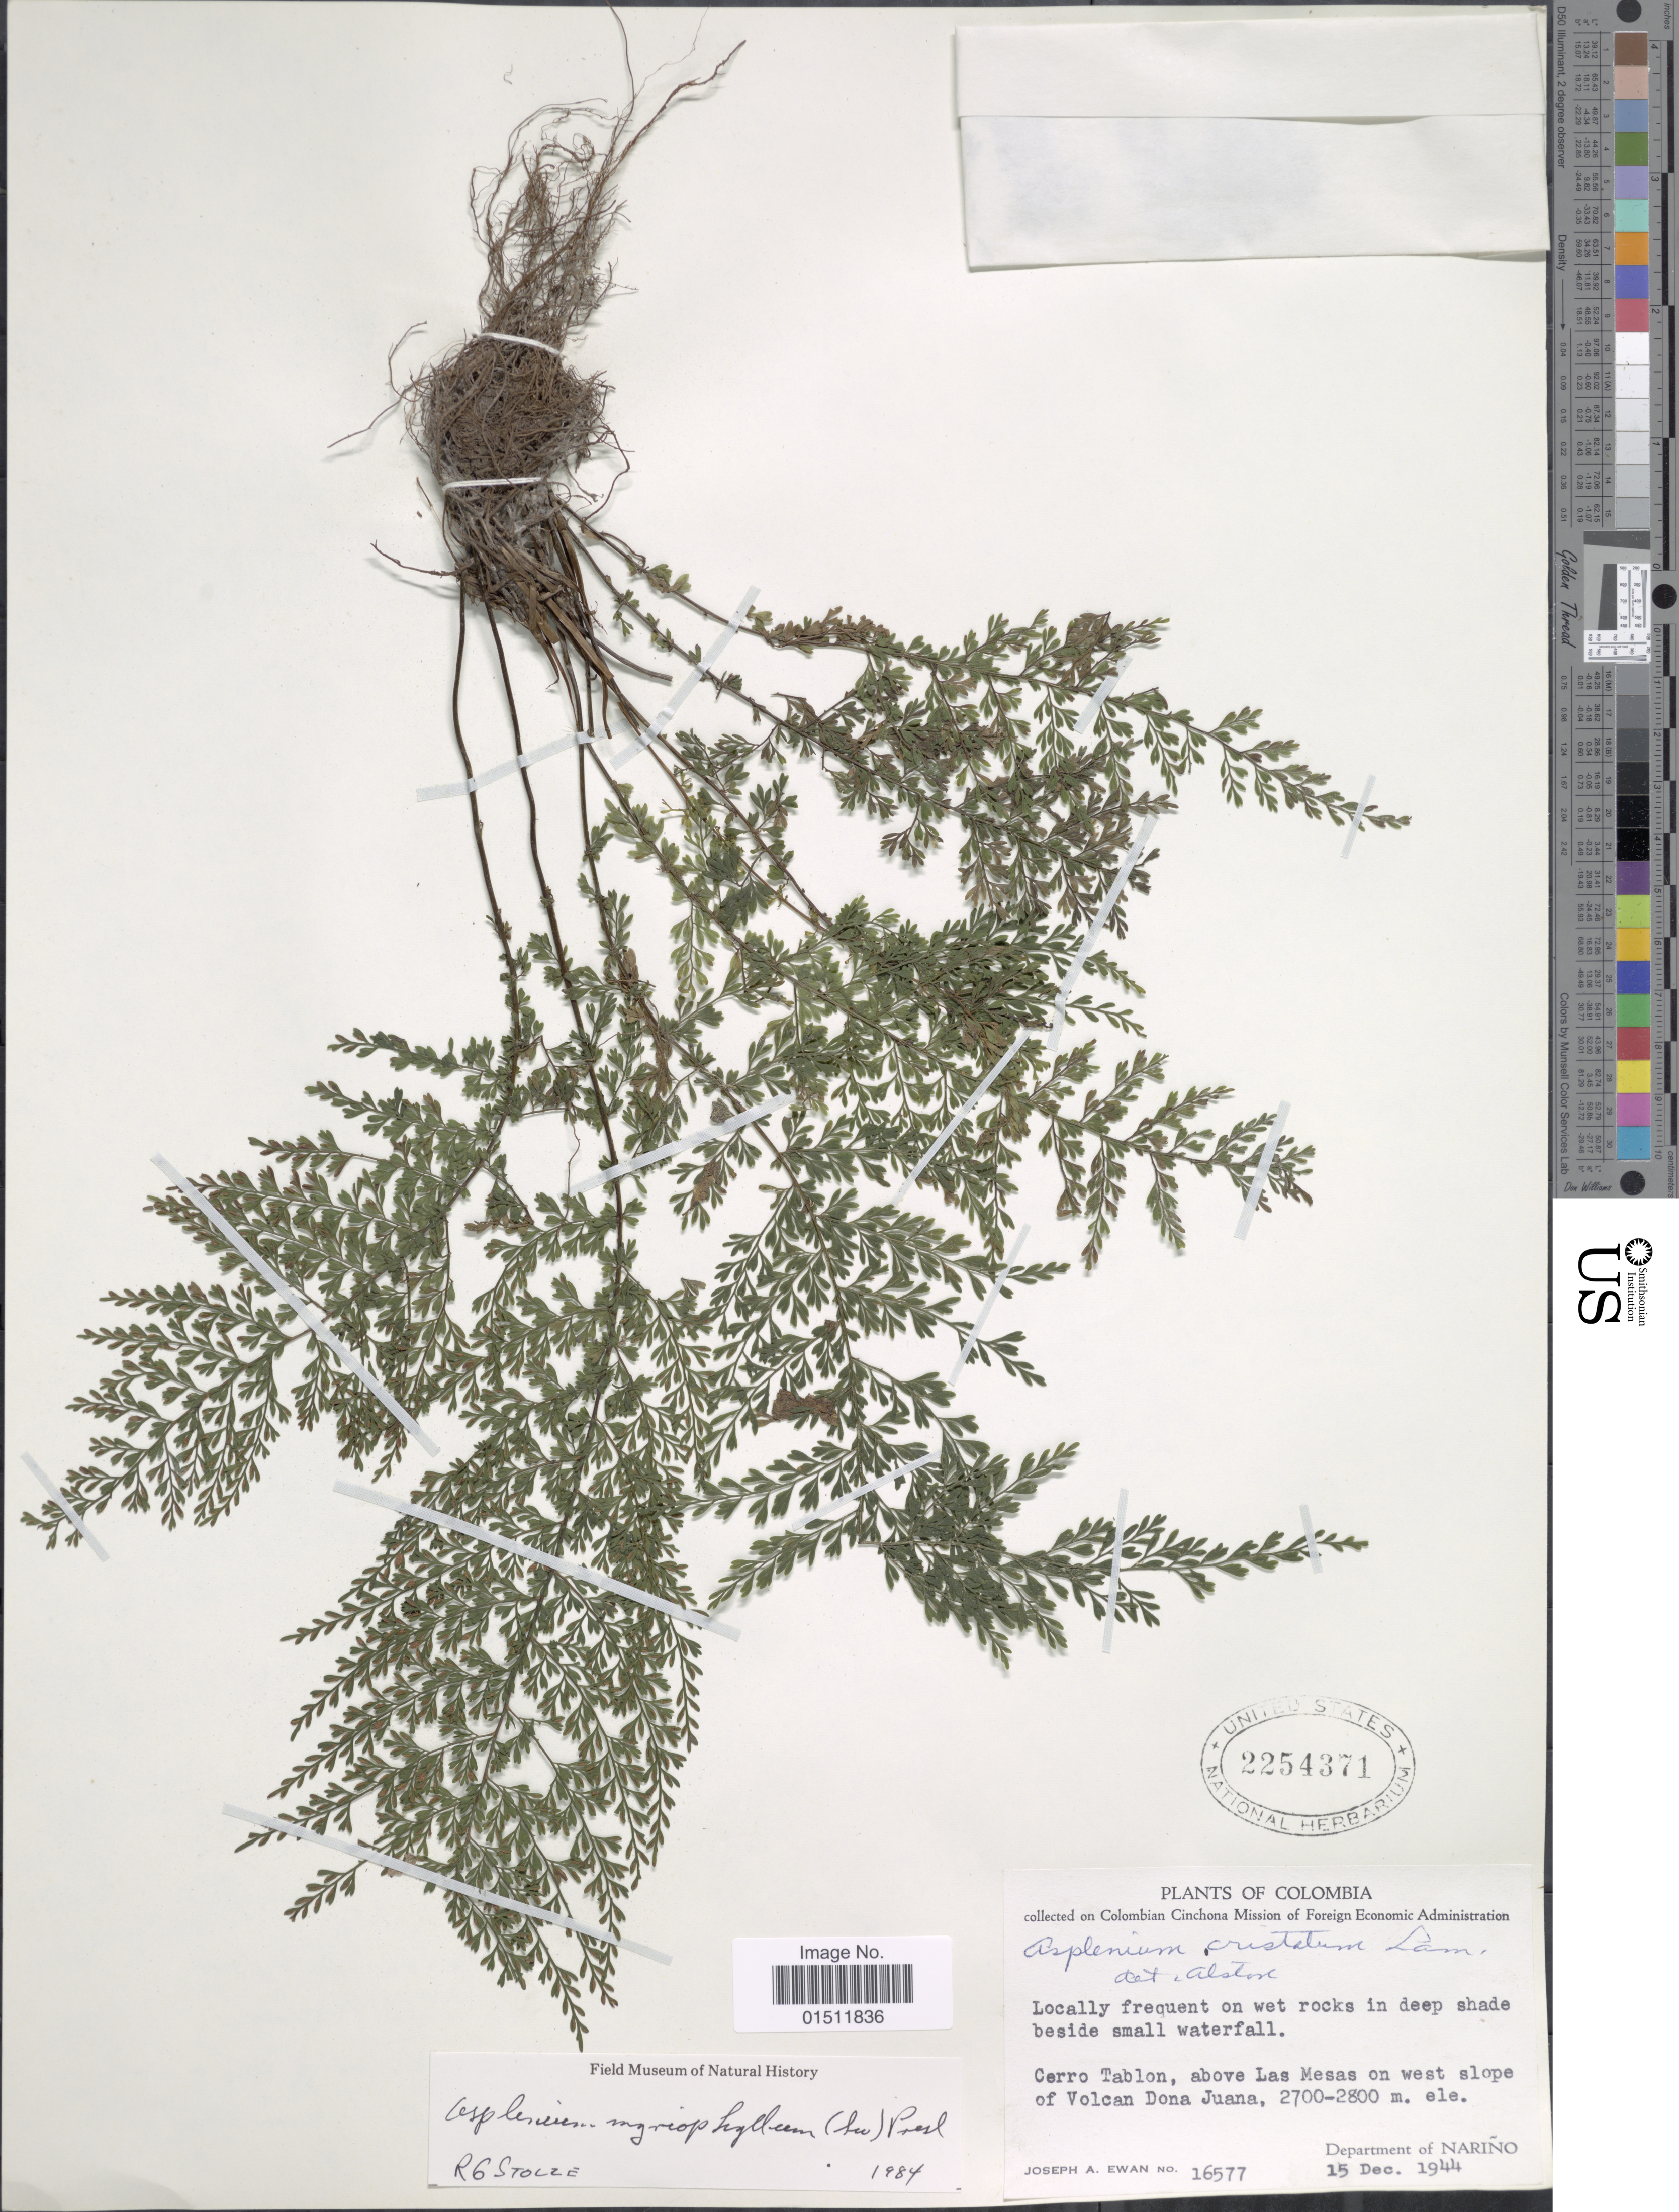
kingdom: Plantae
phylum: Tracheophyta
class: Polypodiopsida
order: Polypodiales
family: Aspleniaceae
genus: Asplenium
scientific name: Asplenium myriophyllum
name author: (Sw.) C. Presl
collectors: J. A. Ewan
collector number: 16577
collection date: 1944-12-15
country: Colombia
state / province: Nariño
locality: Cerro Tablon, above Las Mesas on west slope of Volcan Dona Juana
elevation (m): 2700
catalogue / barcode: US 2254371